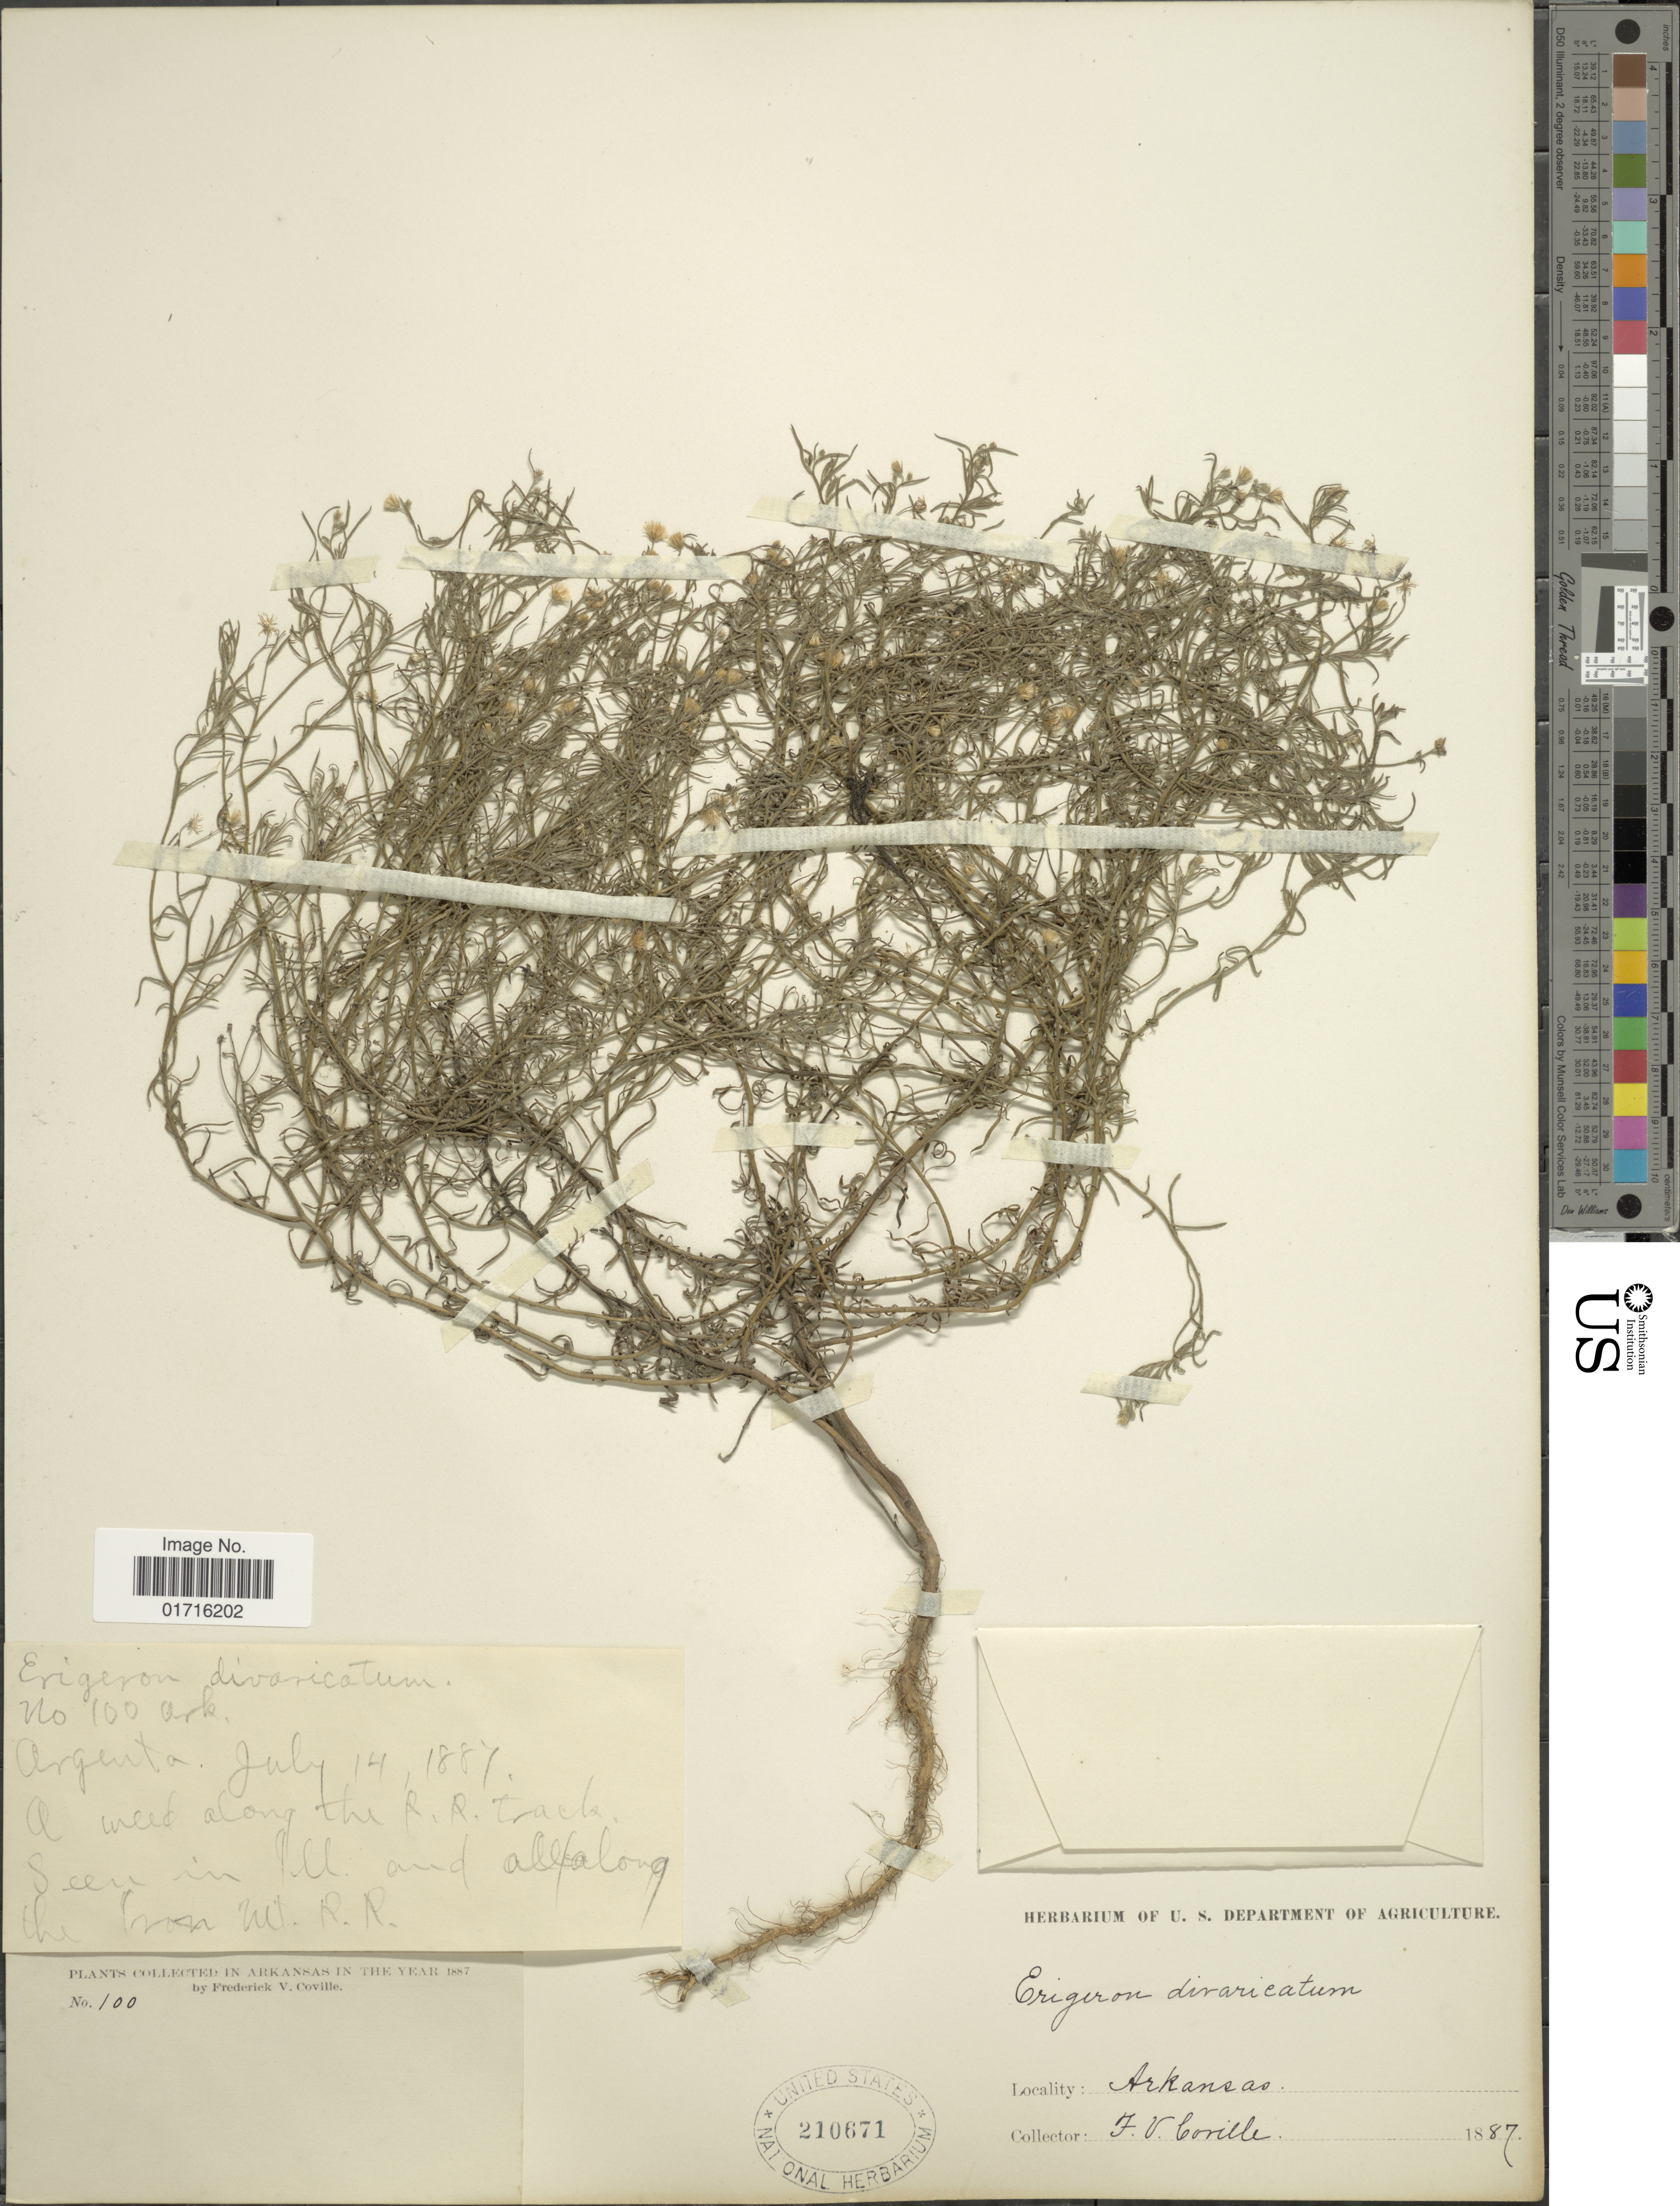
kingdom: Plantae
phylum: Tracheophyta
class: Magnoliopsida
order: Asterales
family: Asteraceae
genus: Conyza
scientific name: Conyza divaricata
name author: Spreng.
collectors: F. V. Coville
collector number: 100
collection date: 1887-07-14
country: United States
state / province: Arkansas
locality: A weed along the R.R. track, seen in Ill. and alfalong the inn Mt. R.R.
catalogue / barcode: US 210671